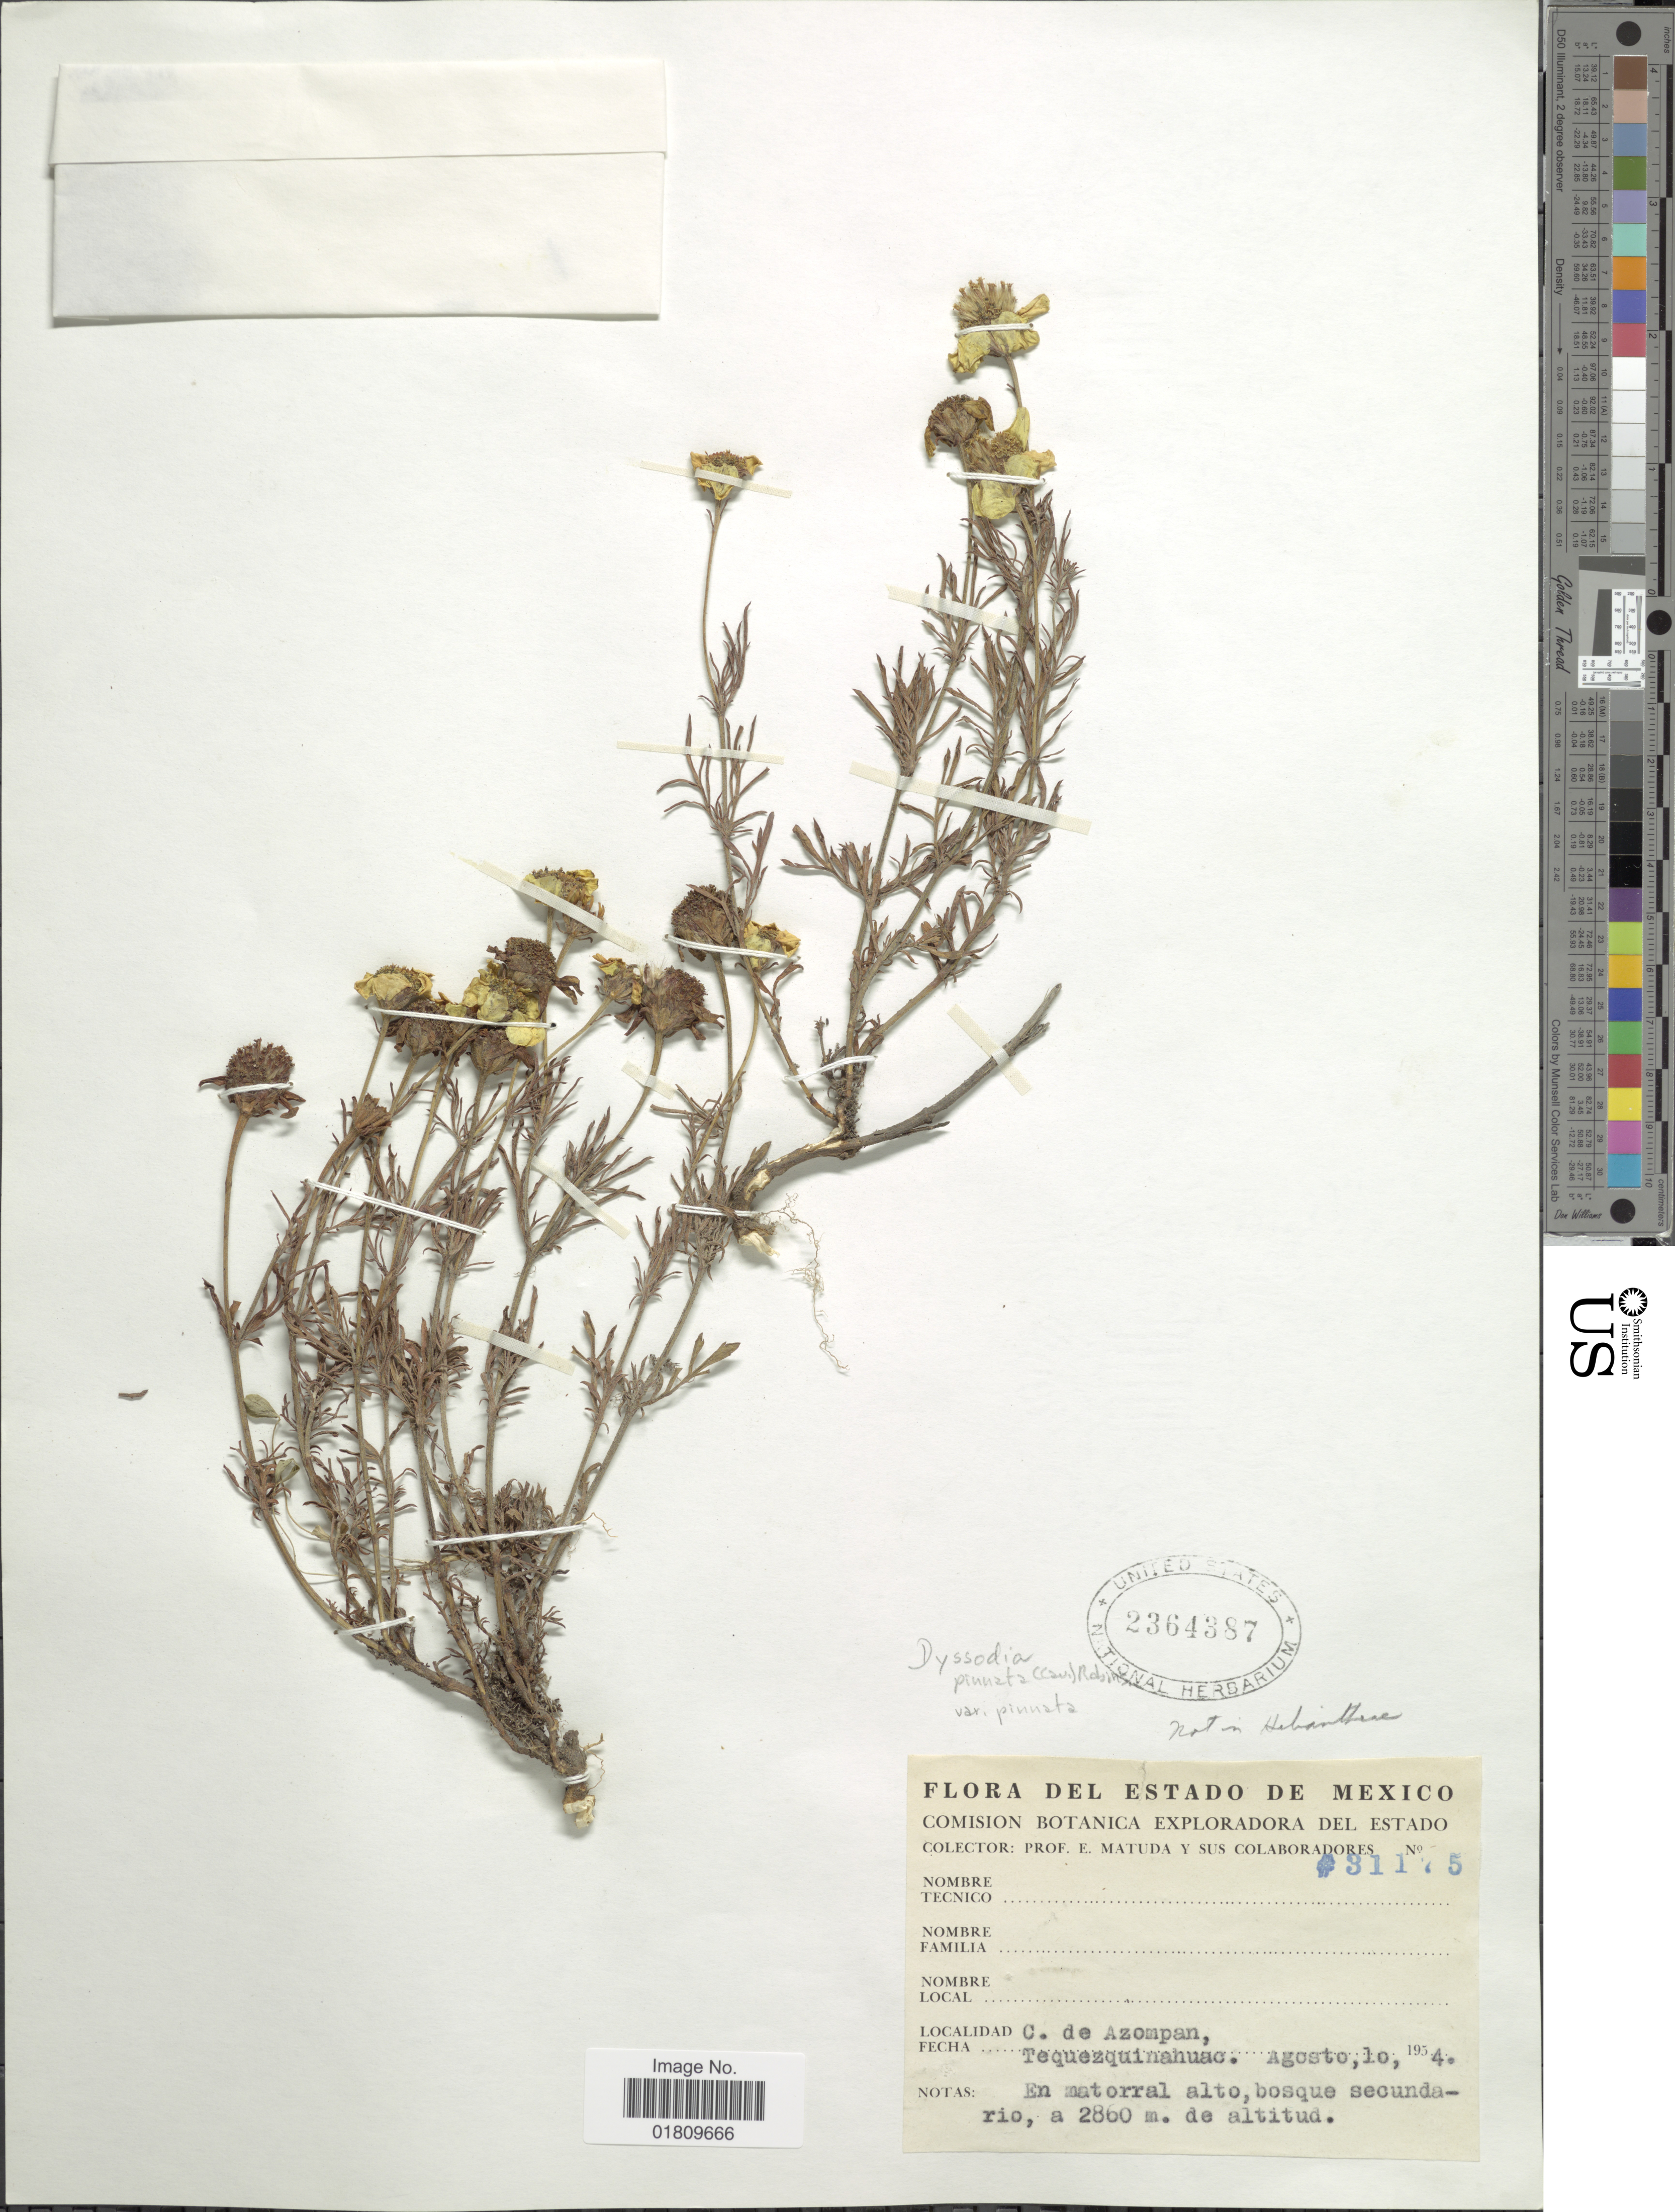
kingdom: Plantae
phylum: Tracheophyta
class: Magnoliopsida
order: Asterales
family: Asteraceae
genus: Dyssodia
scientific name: Dyssodia pinnata var. glabrescens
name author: Strother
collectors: E. Matuda & et al.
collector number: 31175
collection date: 1954-08-10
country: Mexico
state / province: México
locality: C. de Azompan, Tequezuinahuac, en matorral alto, bosque secundario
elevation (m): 2860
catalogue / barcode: US 2364387